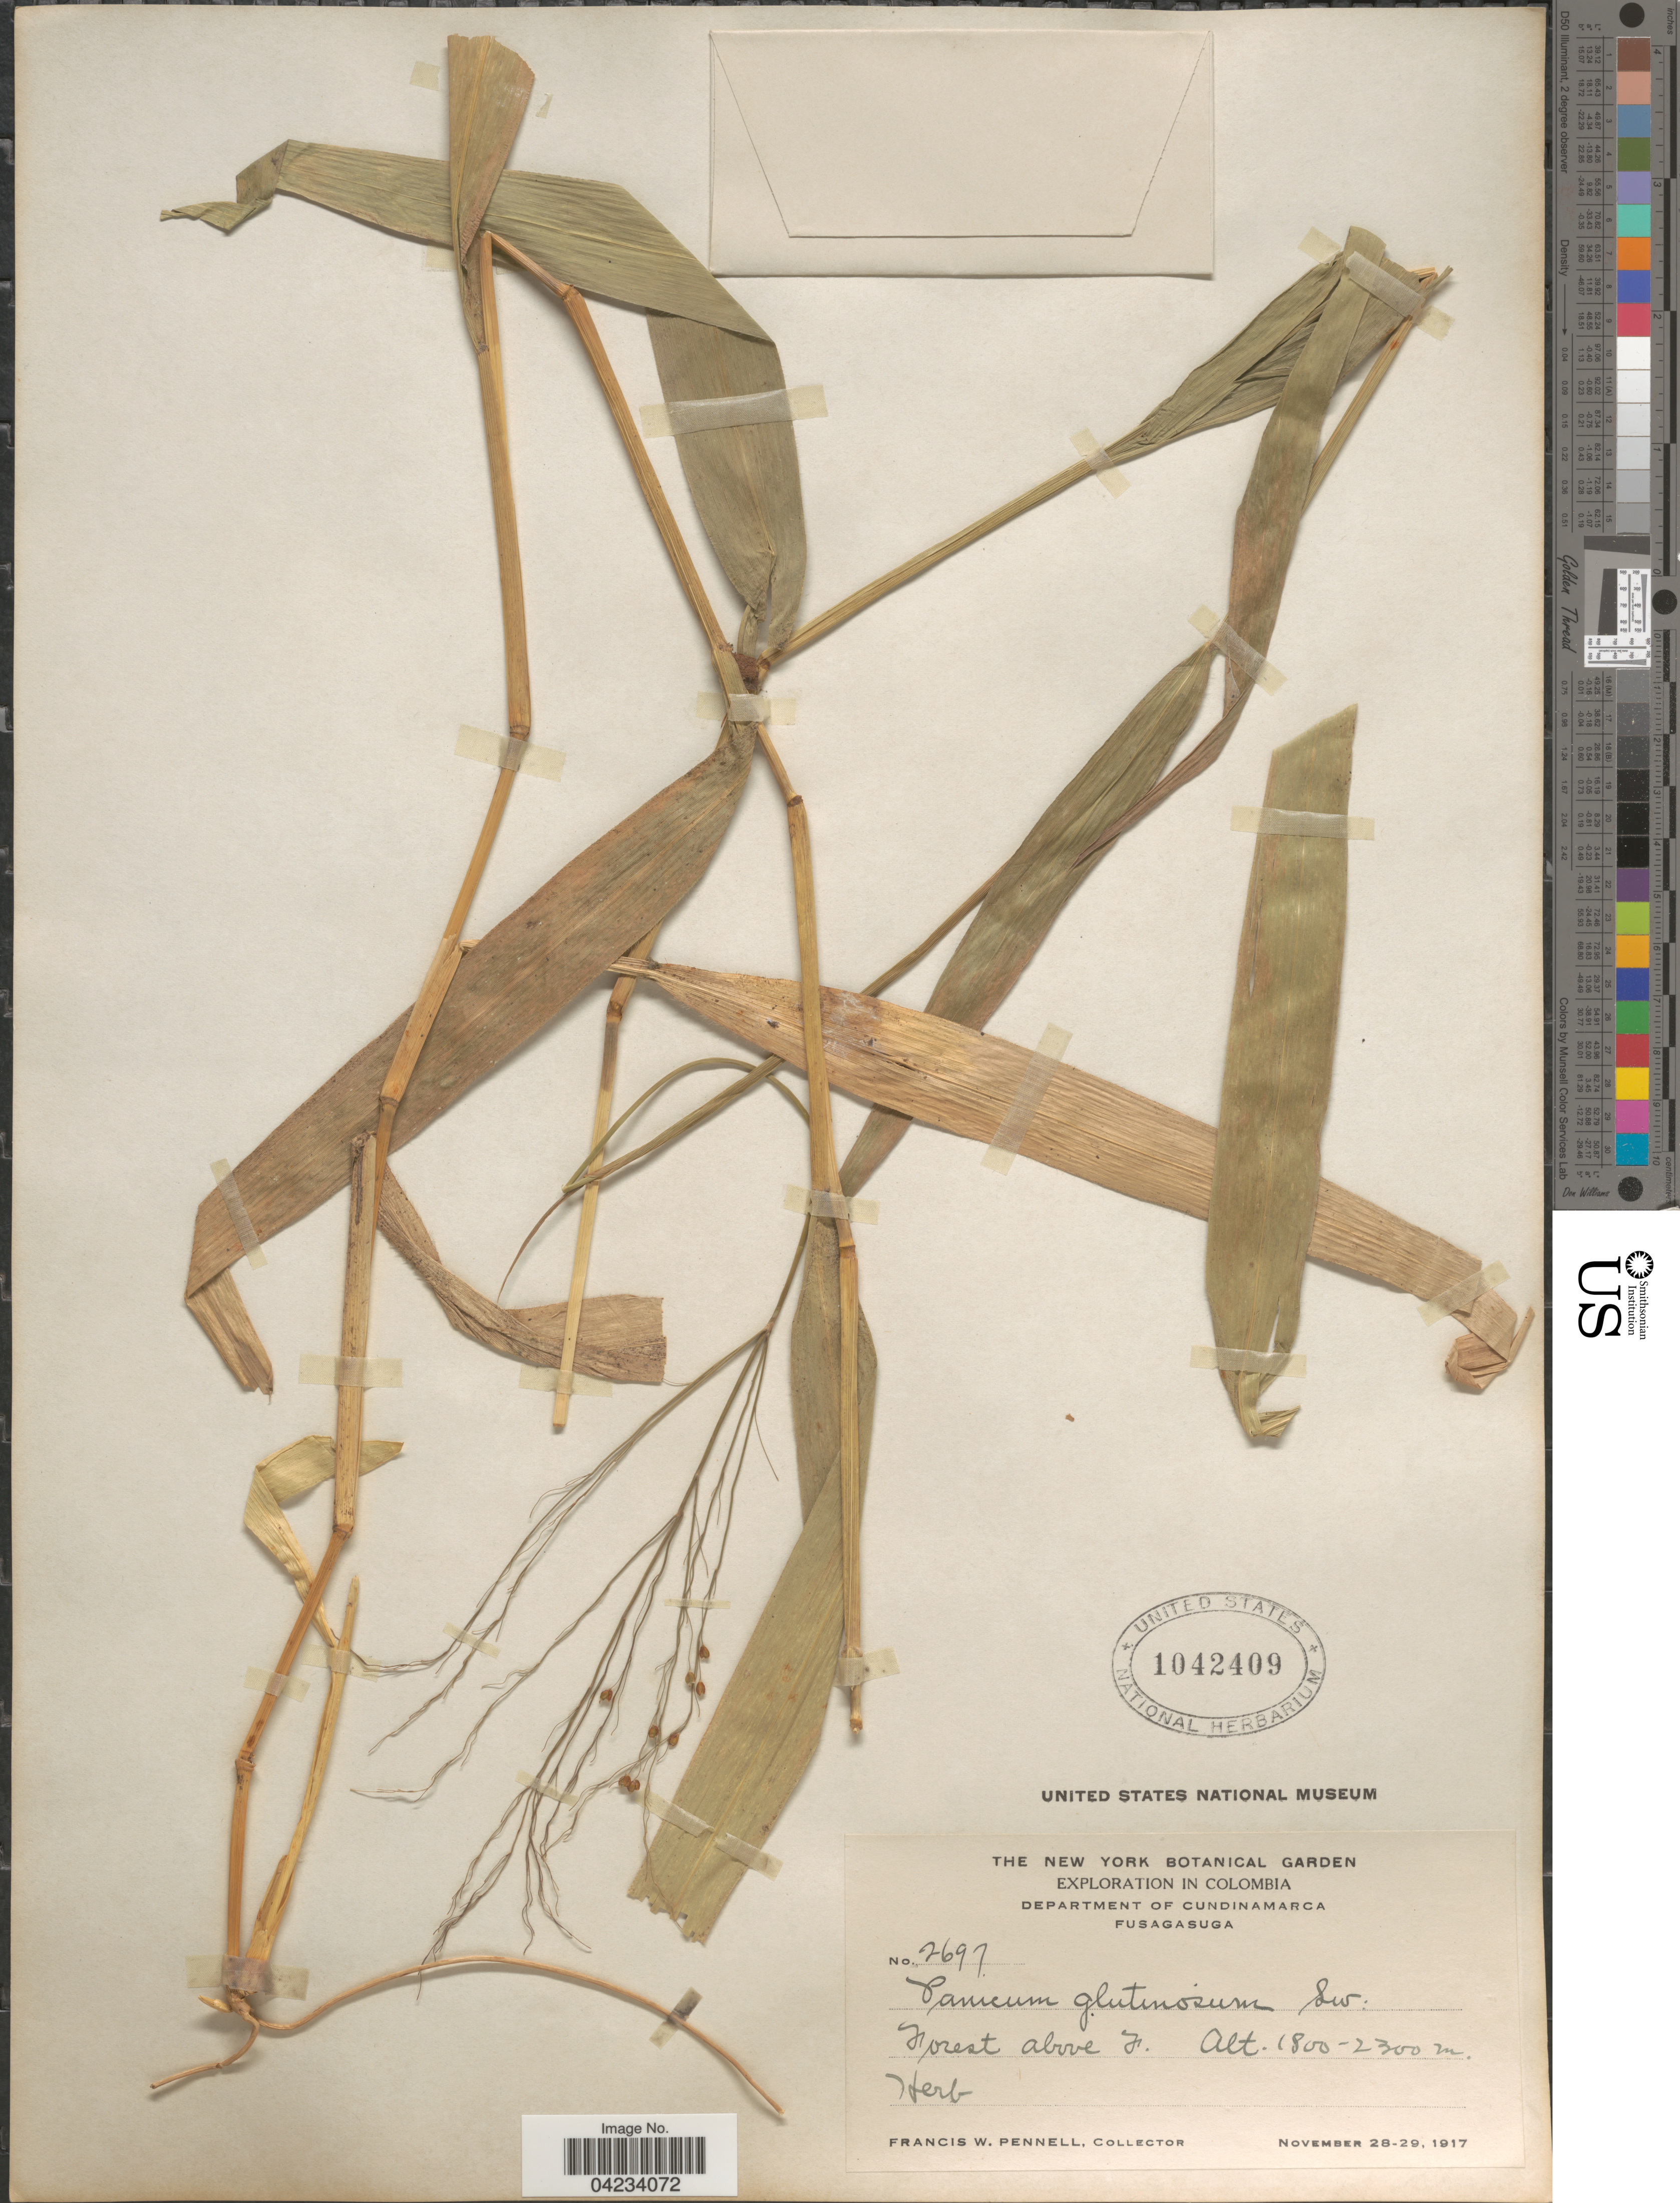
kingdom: Plantae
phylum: Tracheophyta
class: Liliopsida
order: Poales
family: Poaceae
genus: Homolepis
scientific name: Homolepis glutinosa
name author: (Sw.) Zuloaga & Soderstr.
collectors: F. W. Pennell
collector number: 2697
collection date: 1917-11-28/1917-11-29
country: Colombia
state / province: Cundinamarca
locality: Exploration in Colombia. Department of Cundinamarca. Fusagasuga. Forest above F.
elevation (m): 1800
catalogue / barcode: US 1042409